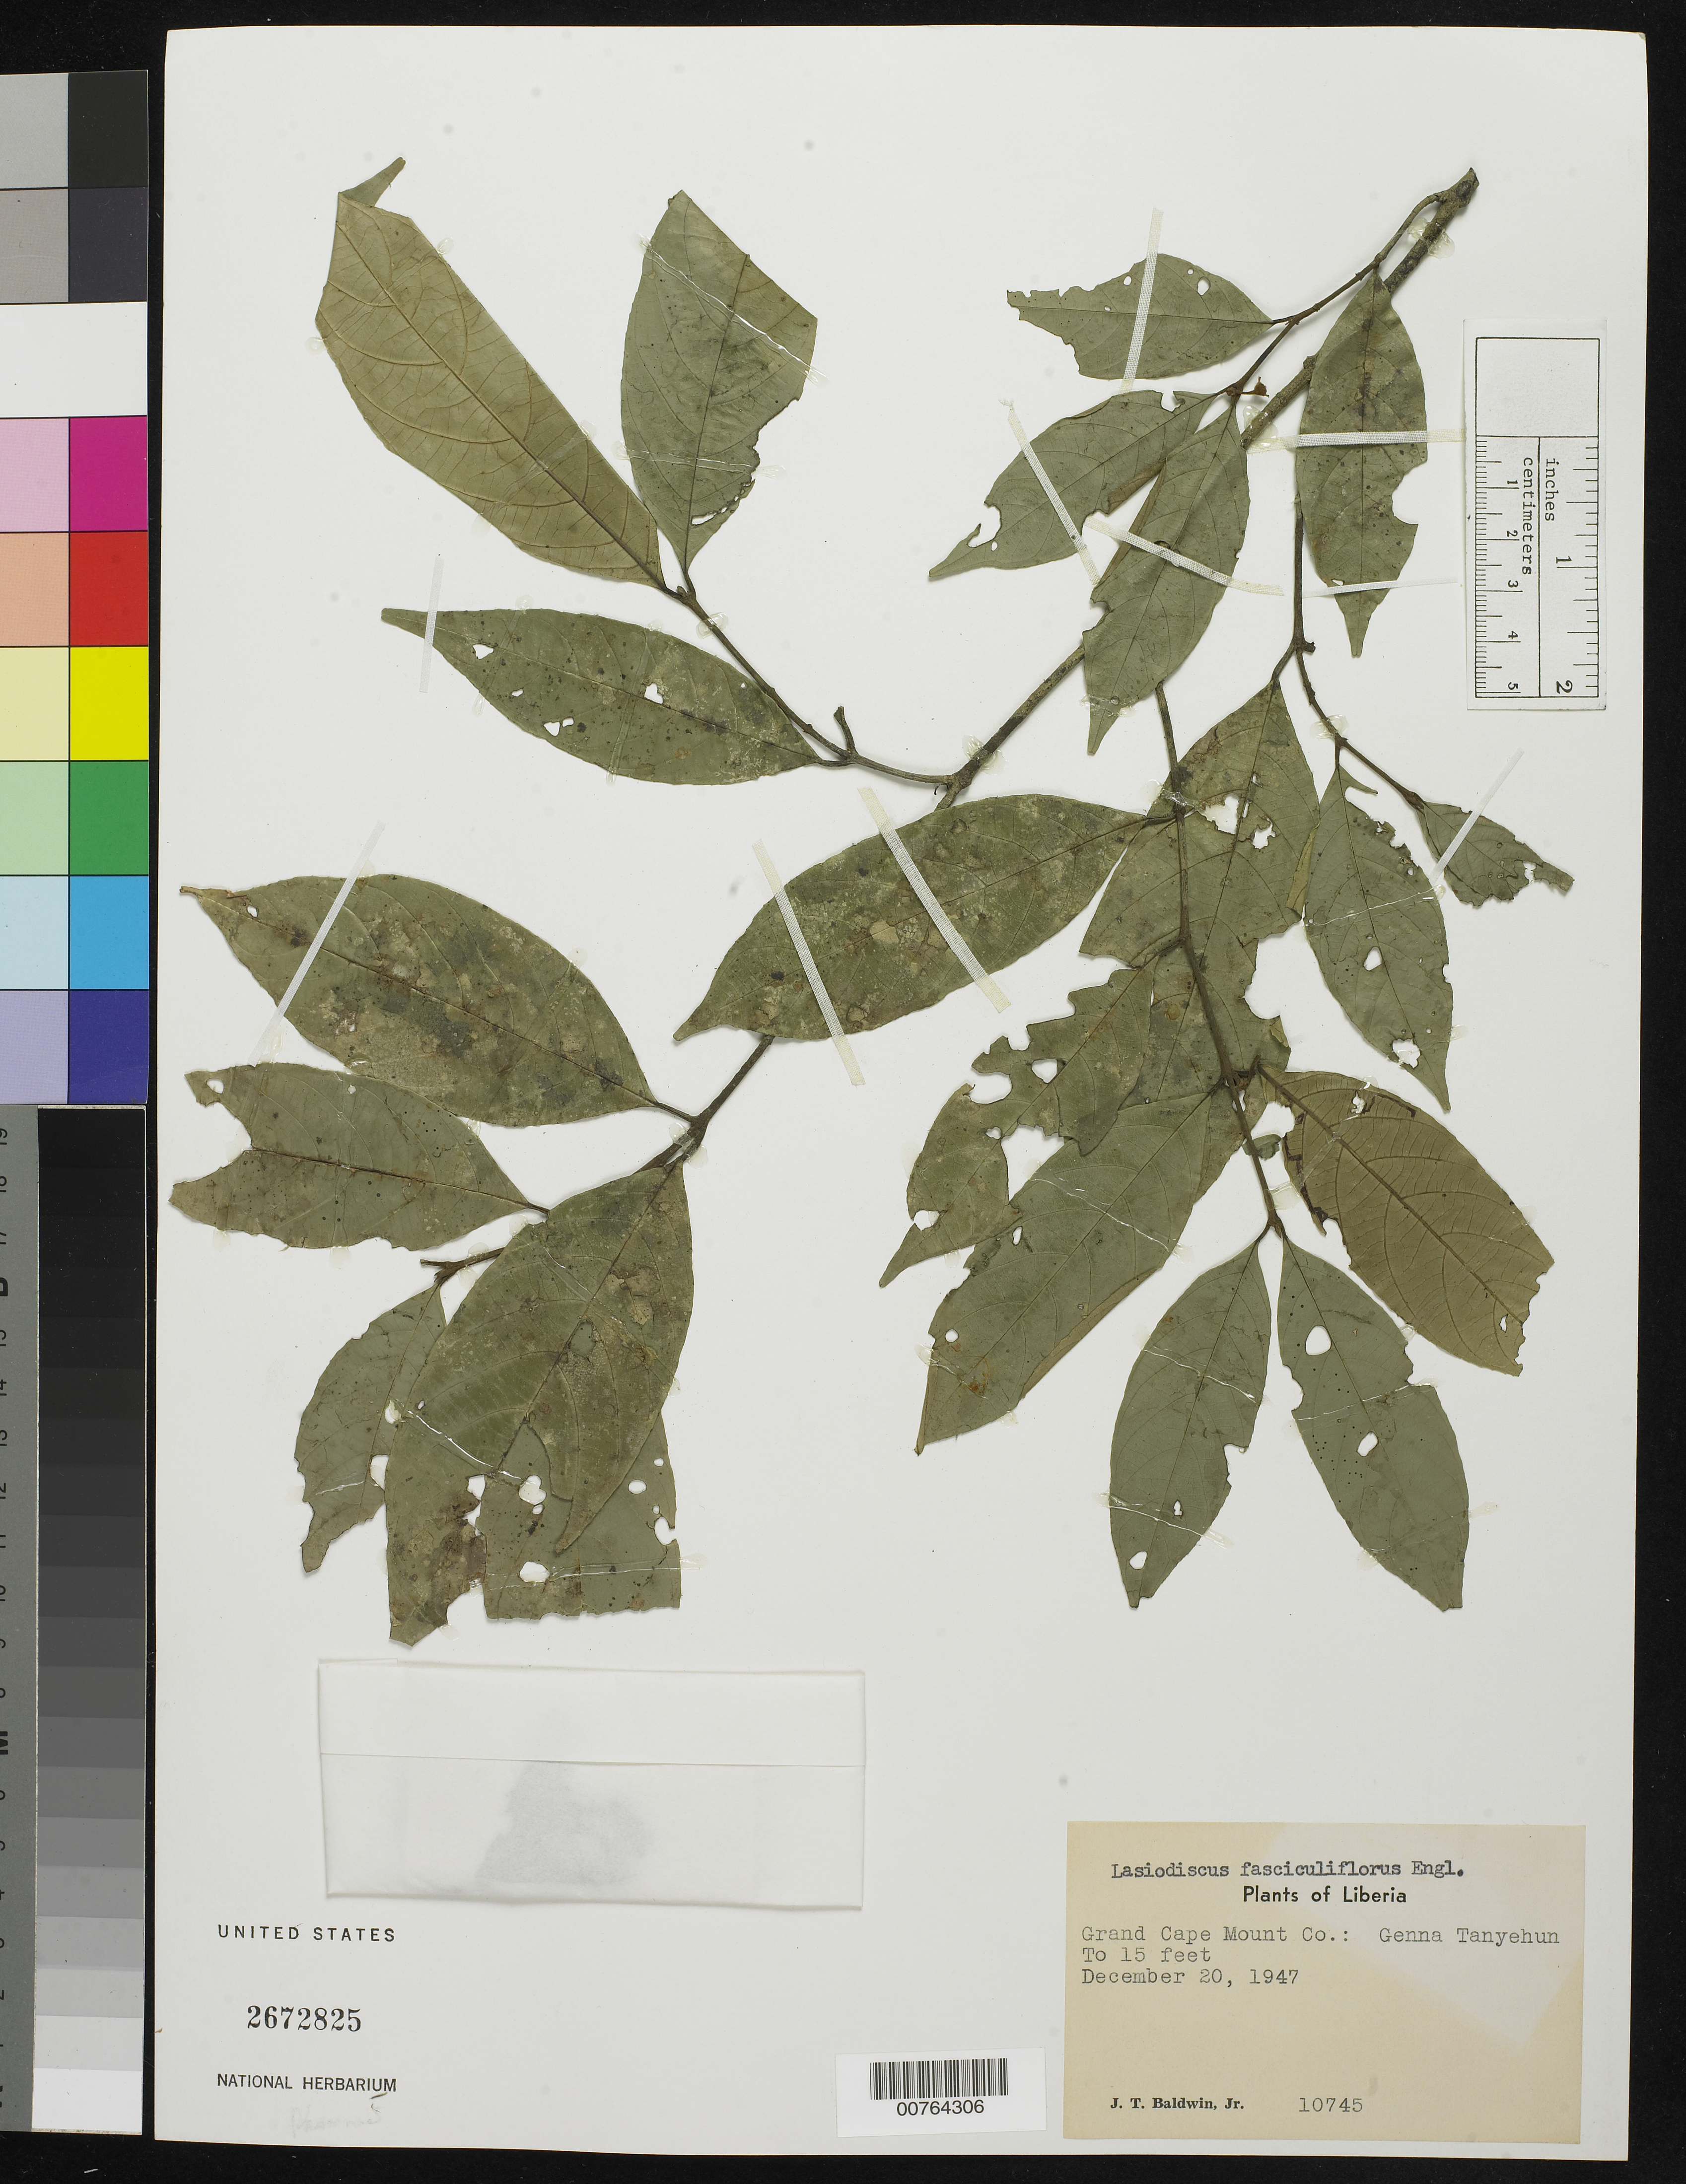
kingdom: Plantae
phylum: Tracheophyta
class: Magnoliopsida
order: Rosales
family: Rhamnaceae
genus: Lasiodiscus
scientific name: Lasiodiscus fasciculiflorus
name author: Engl.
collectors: J. T. Baldwin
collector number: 10745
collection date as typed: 20 Dec 1947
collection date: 1947-12-20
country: Liberia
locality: Grand Cape Mount Co.: Genna Tanyehun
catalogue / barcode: US 2672825